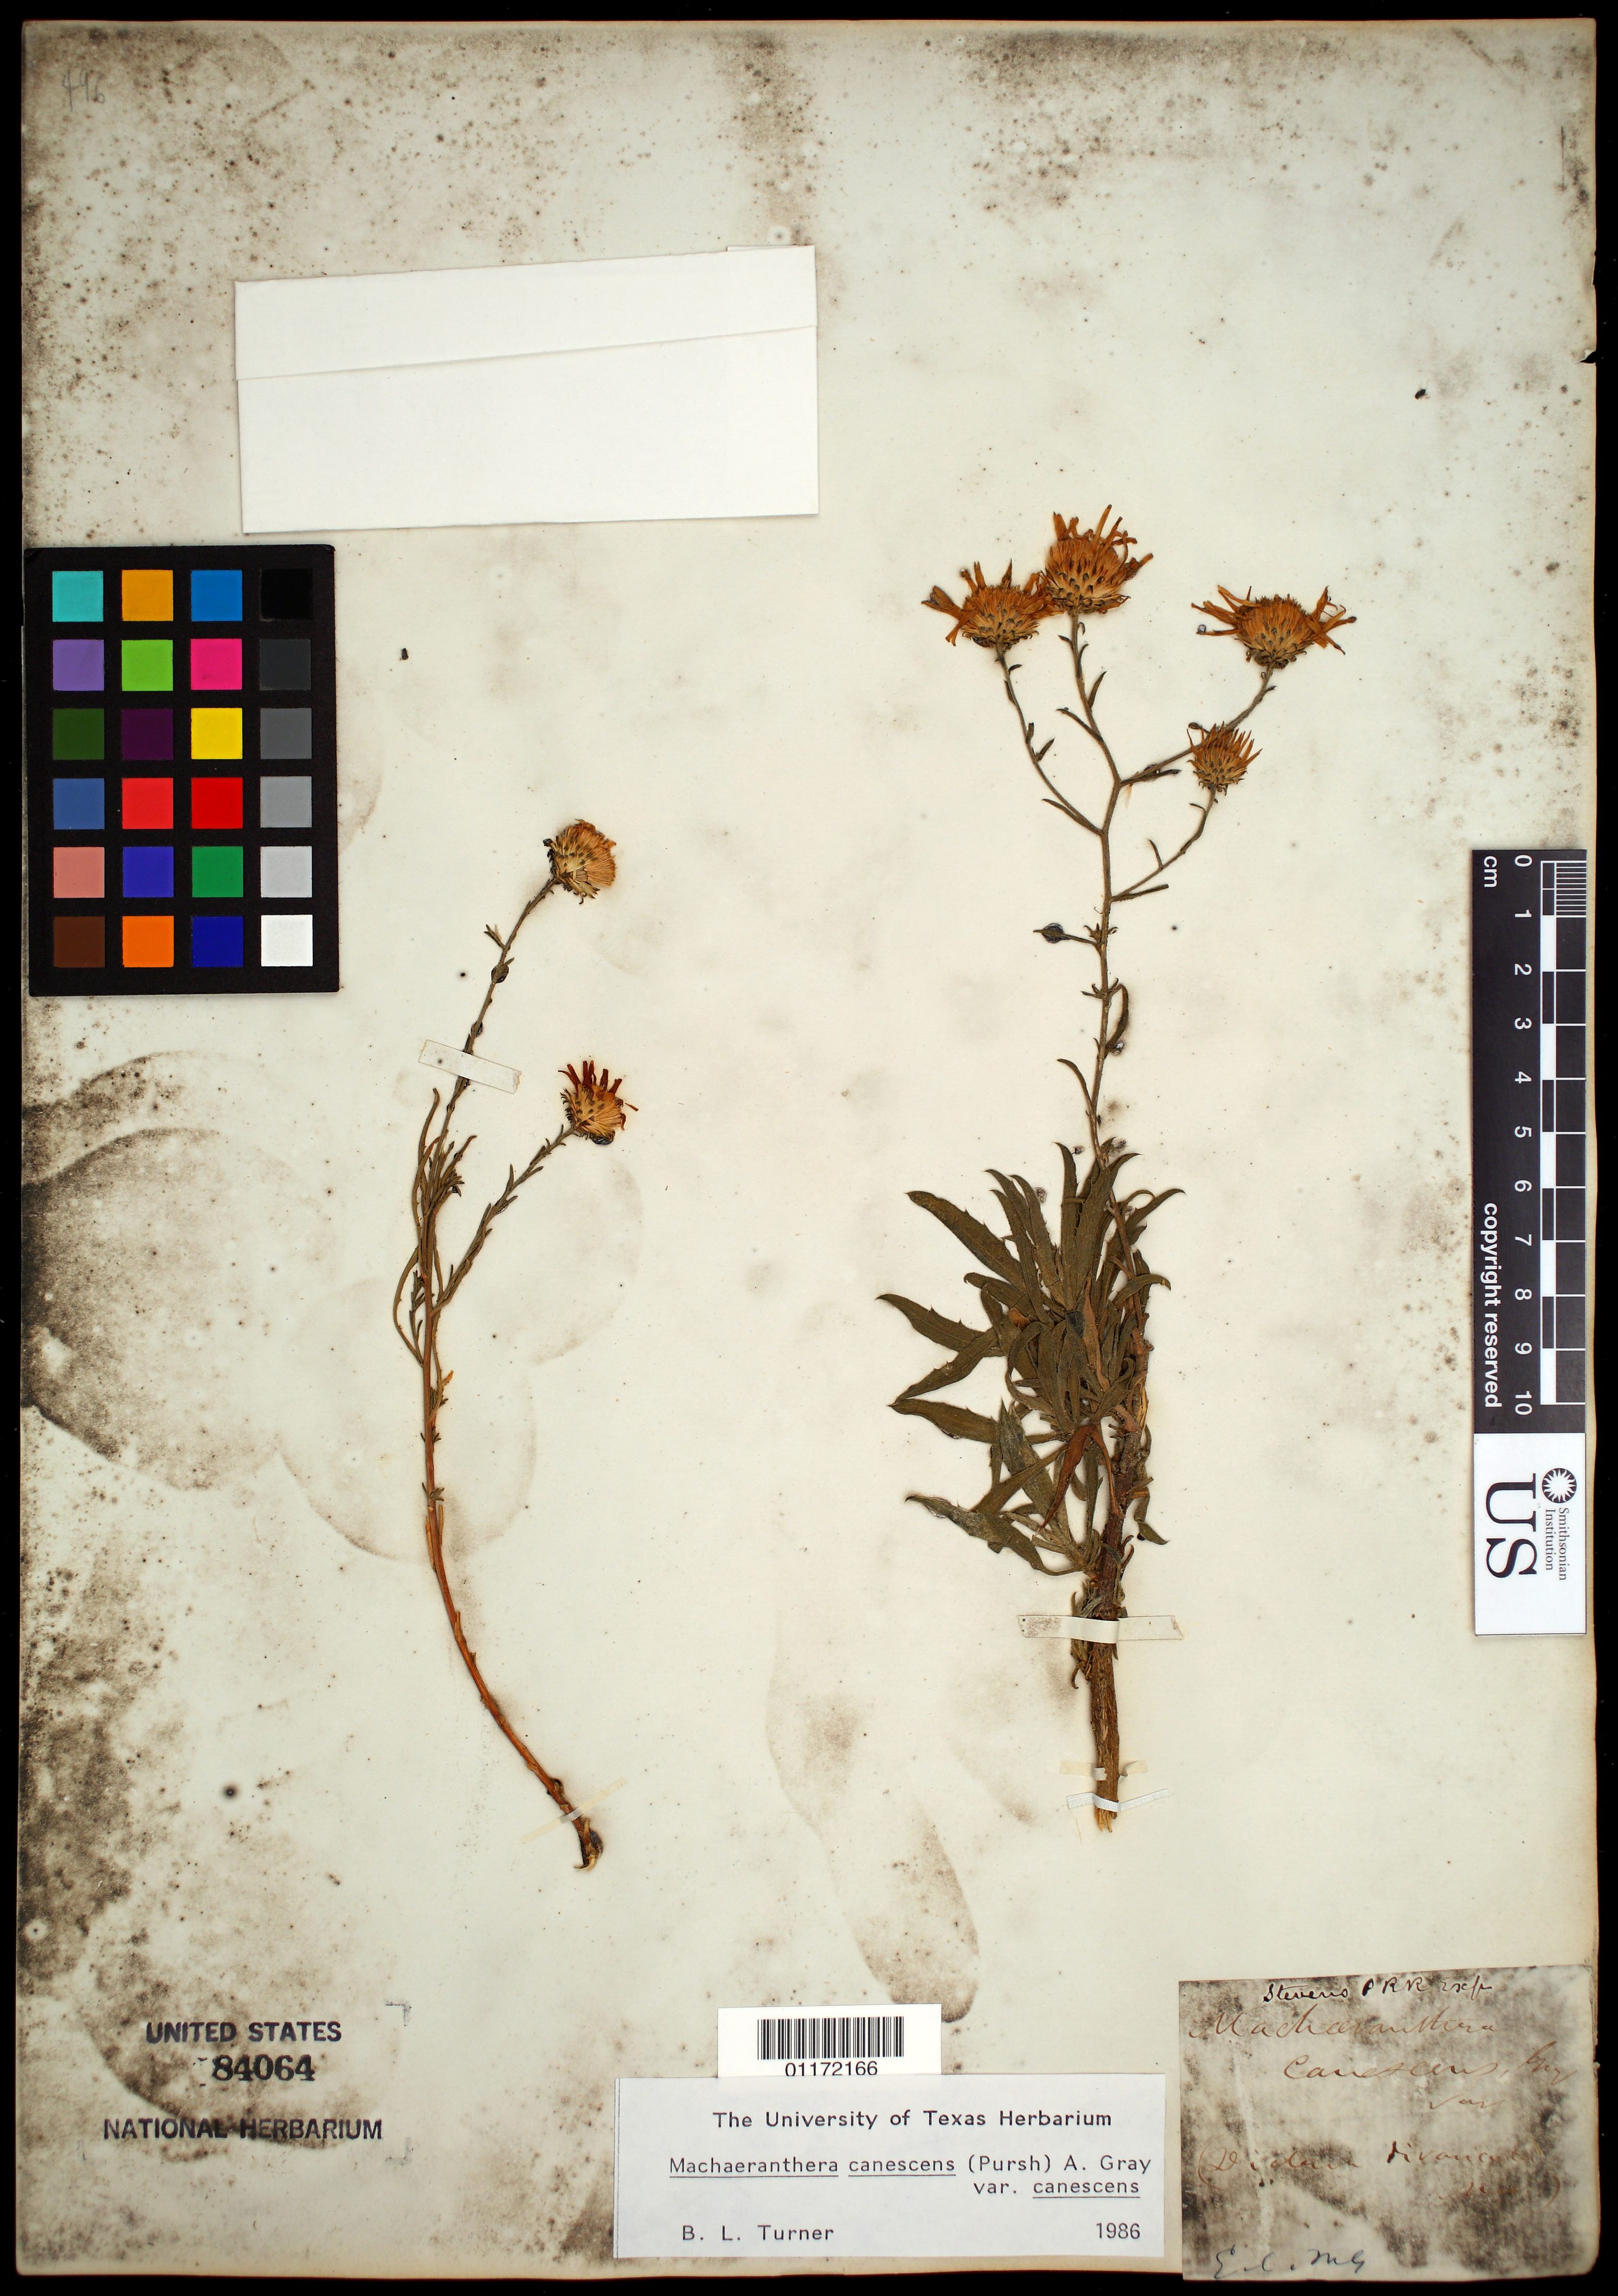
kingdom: Plantae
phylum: Tracheophyta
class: Magnoliopsida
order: Asterales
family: Asteraceae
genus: Machaeranthera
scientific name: Machaeranthera canescens var. canescens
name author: (Pursh) A. Gray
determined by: Turner, B. L.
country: United States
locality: [E.C.Mts], East Cascade Mountains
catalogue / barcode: US 84064